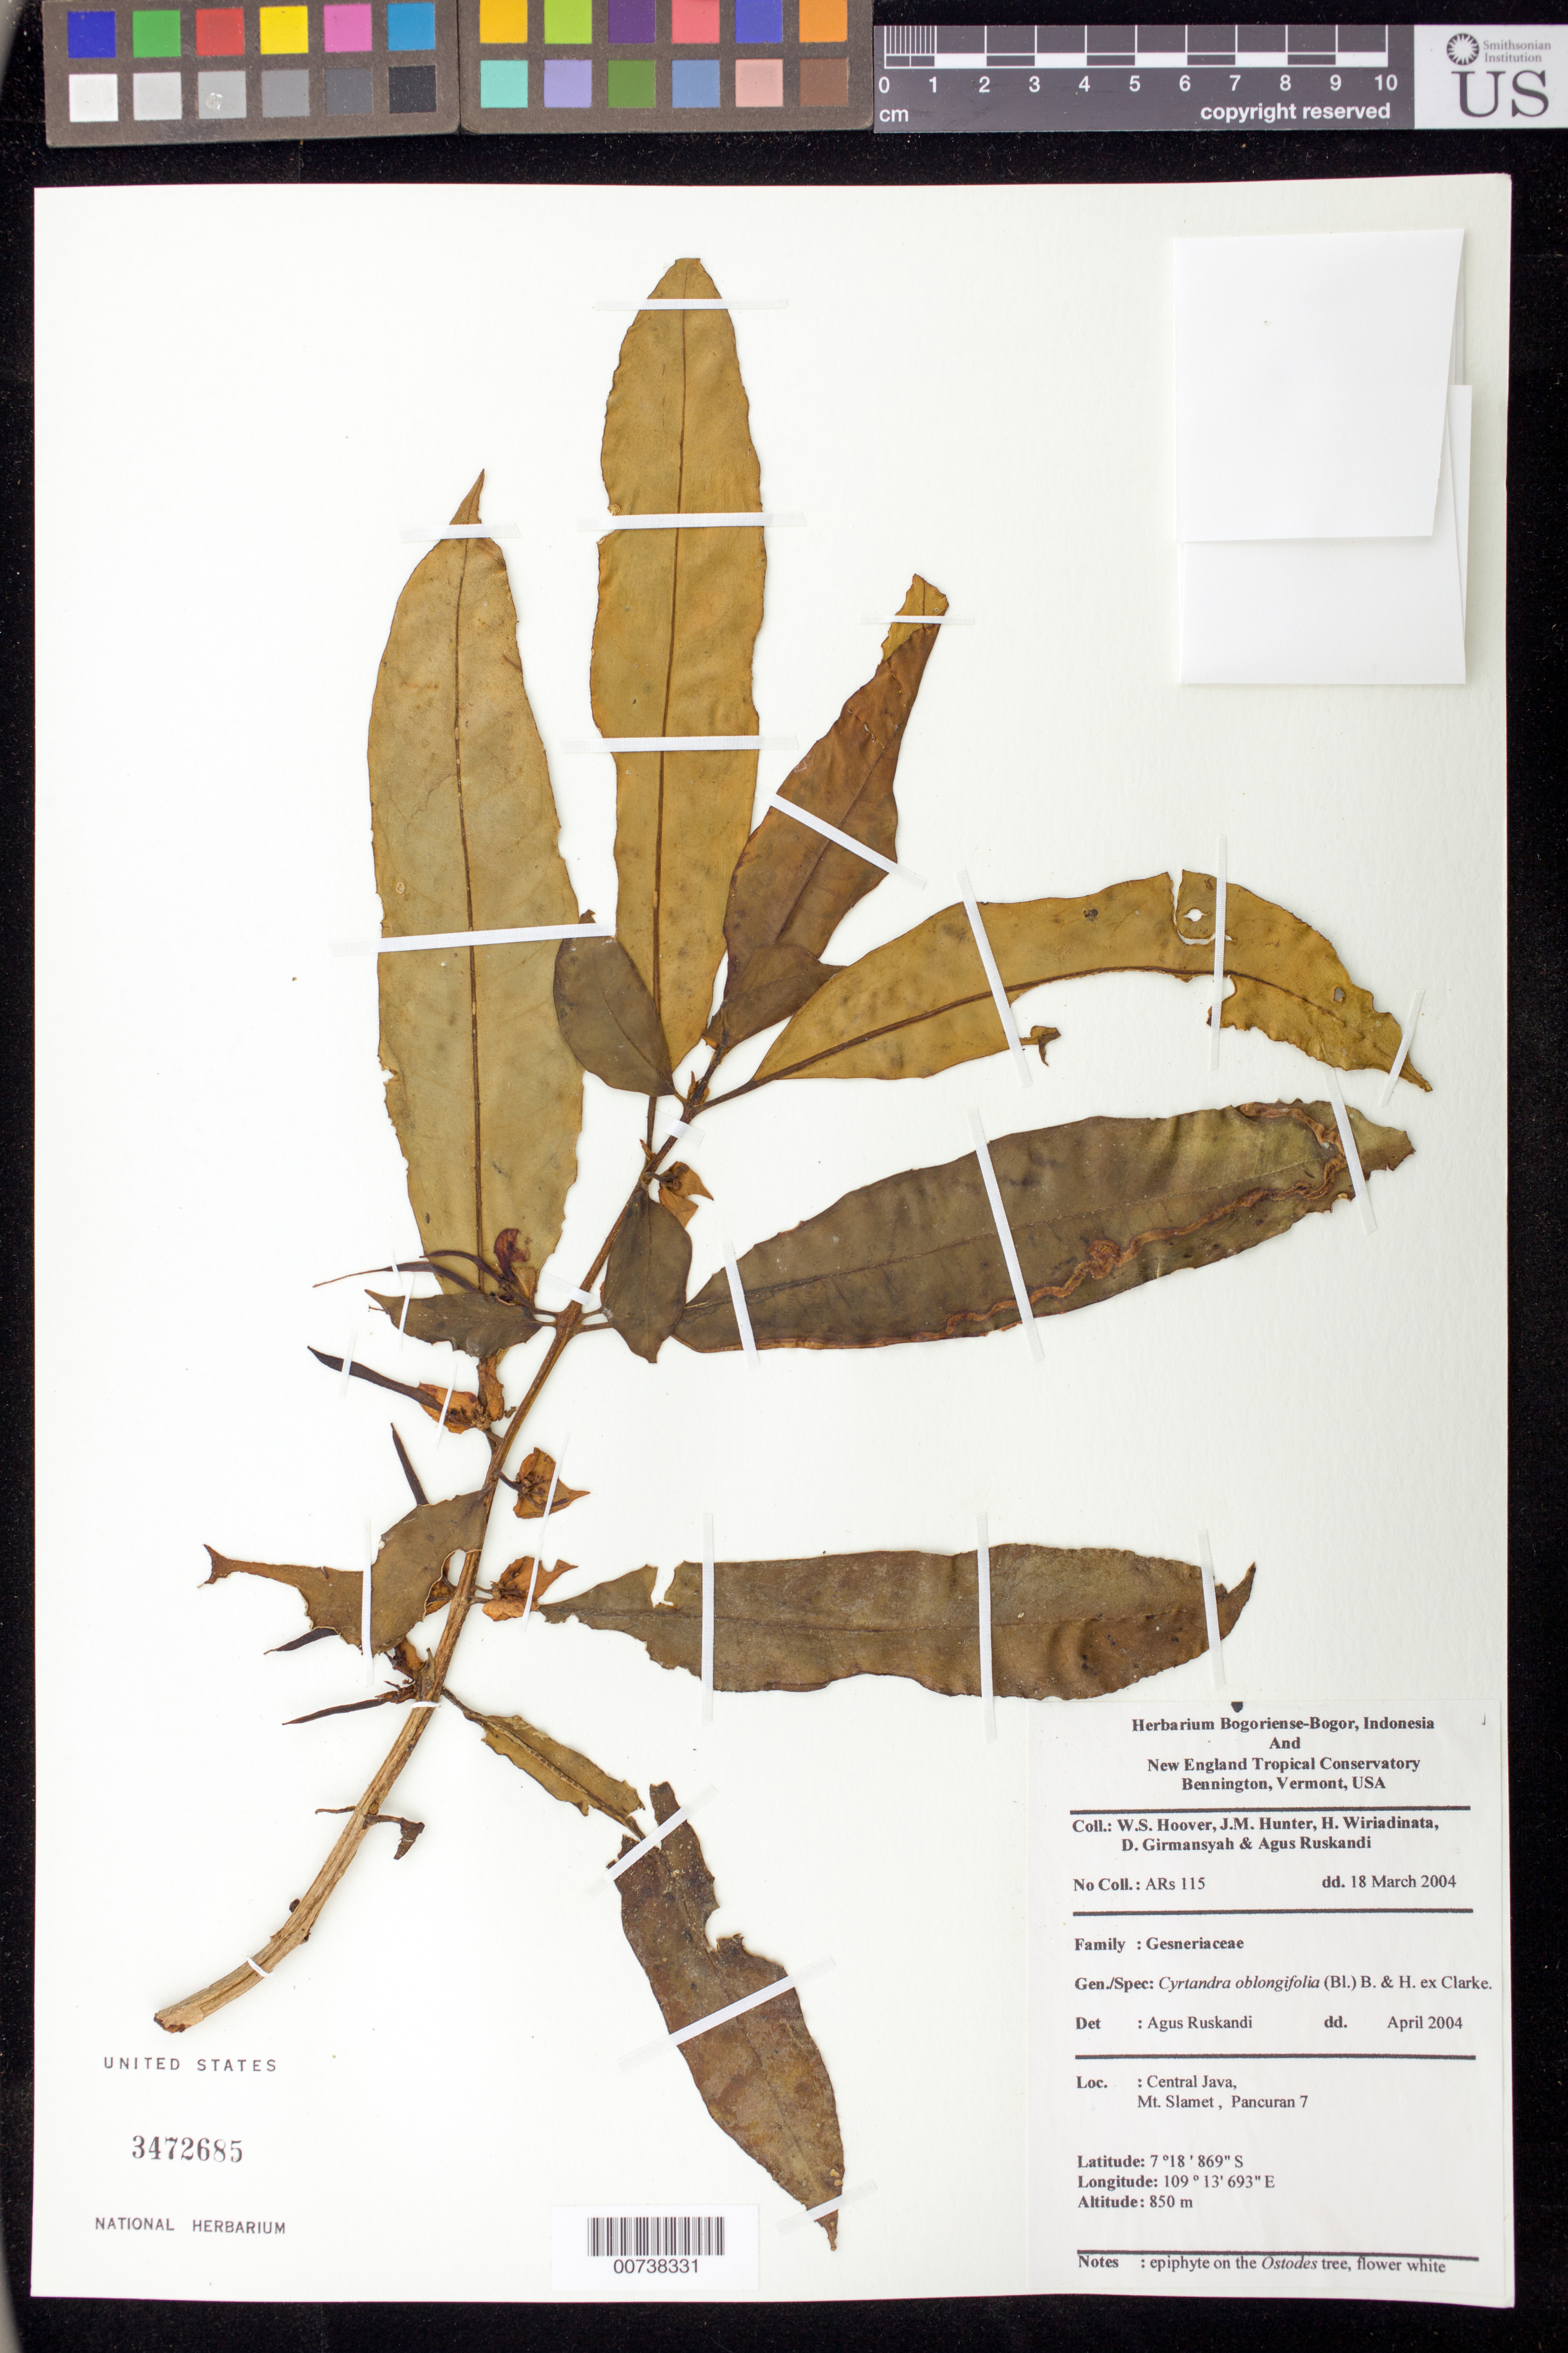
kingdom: Plantae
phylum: Tracheophyta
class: Magnoliopsida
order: Lamiales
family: Gesneriaceae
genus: Cyrtandra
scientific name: Cyrtandra oblongifolia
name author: (Blume) Benth. & Hook. ex C.B. Clarke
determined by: Ruskandi, A.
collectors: W. S. Hoover, J. Hunter, H. Wiriadinata, D. Girmansyah & A. Ruskandi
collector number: ARs 115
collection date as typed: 18 Mar 2004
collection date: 2004-03-18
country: Indonesia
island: Java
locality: Central Java, Mt. Slamet, Pancuran 7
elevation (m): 850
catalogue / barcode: US 3472685